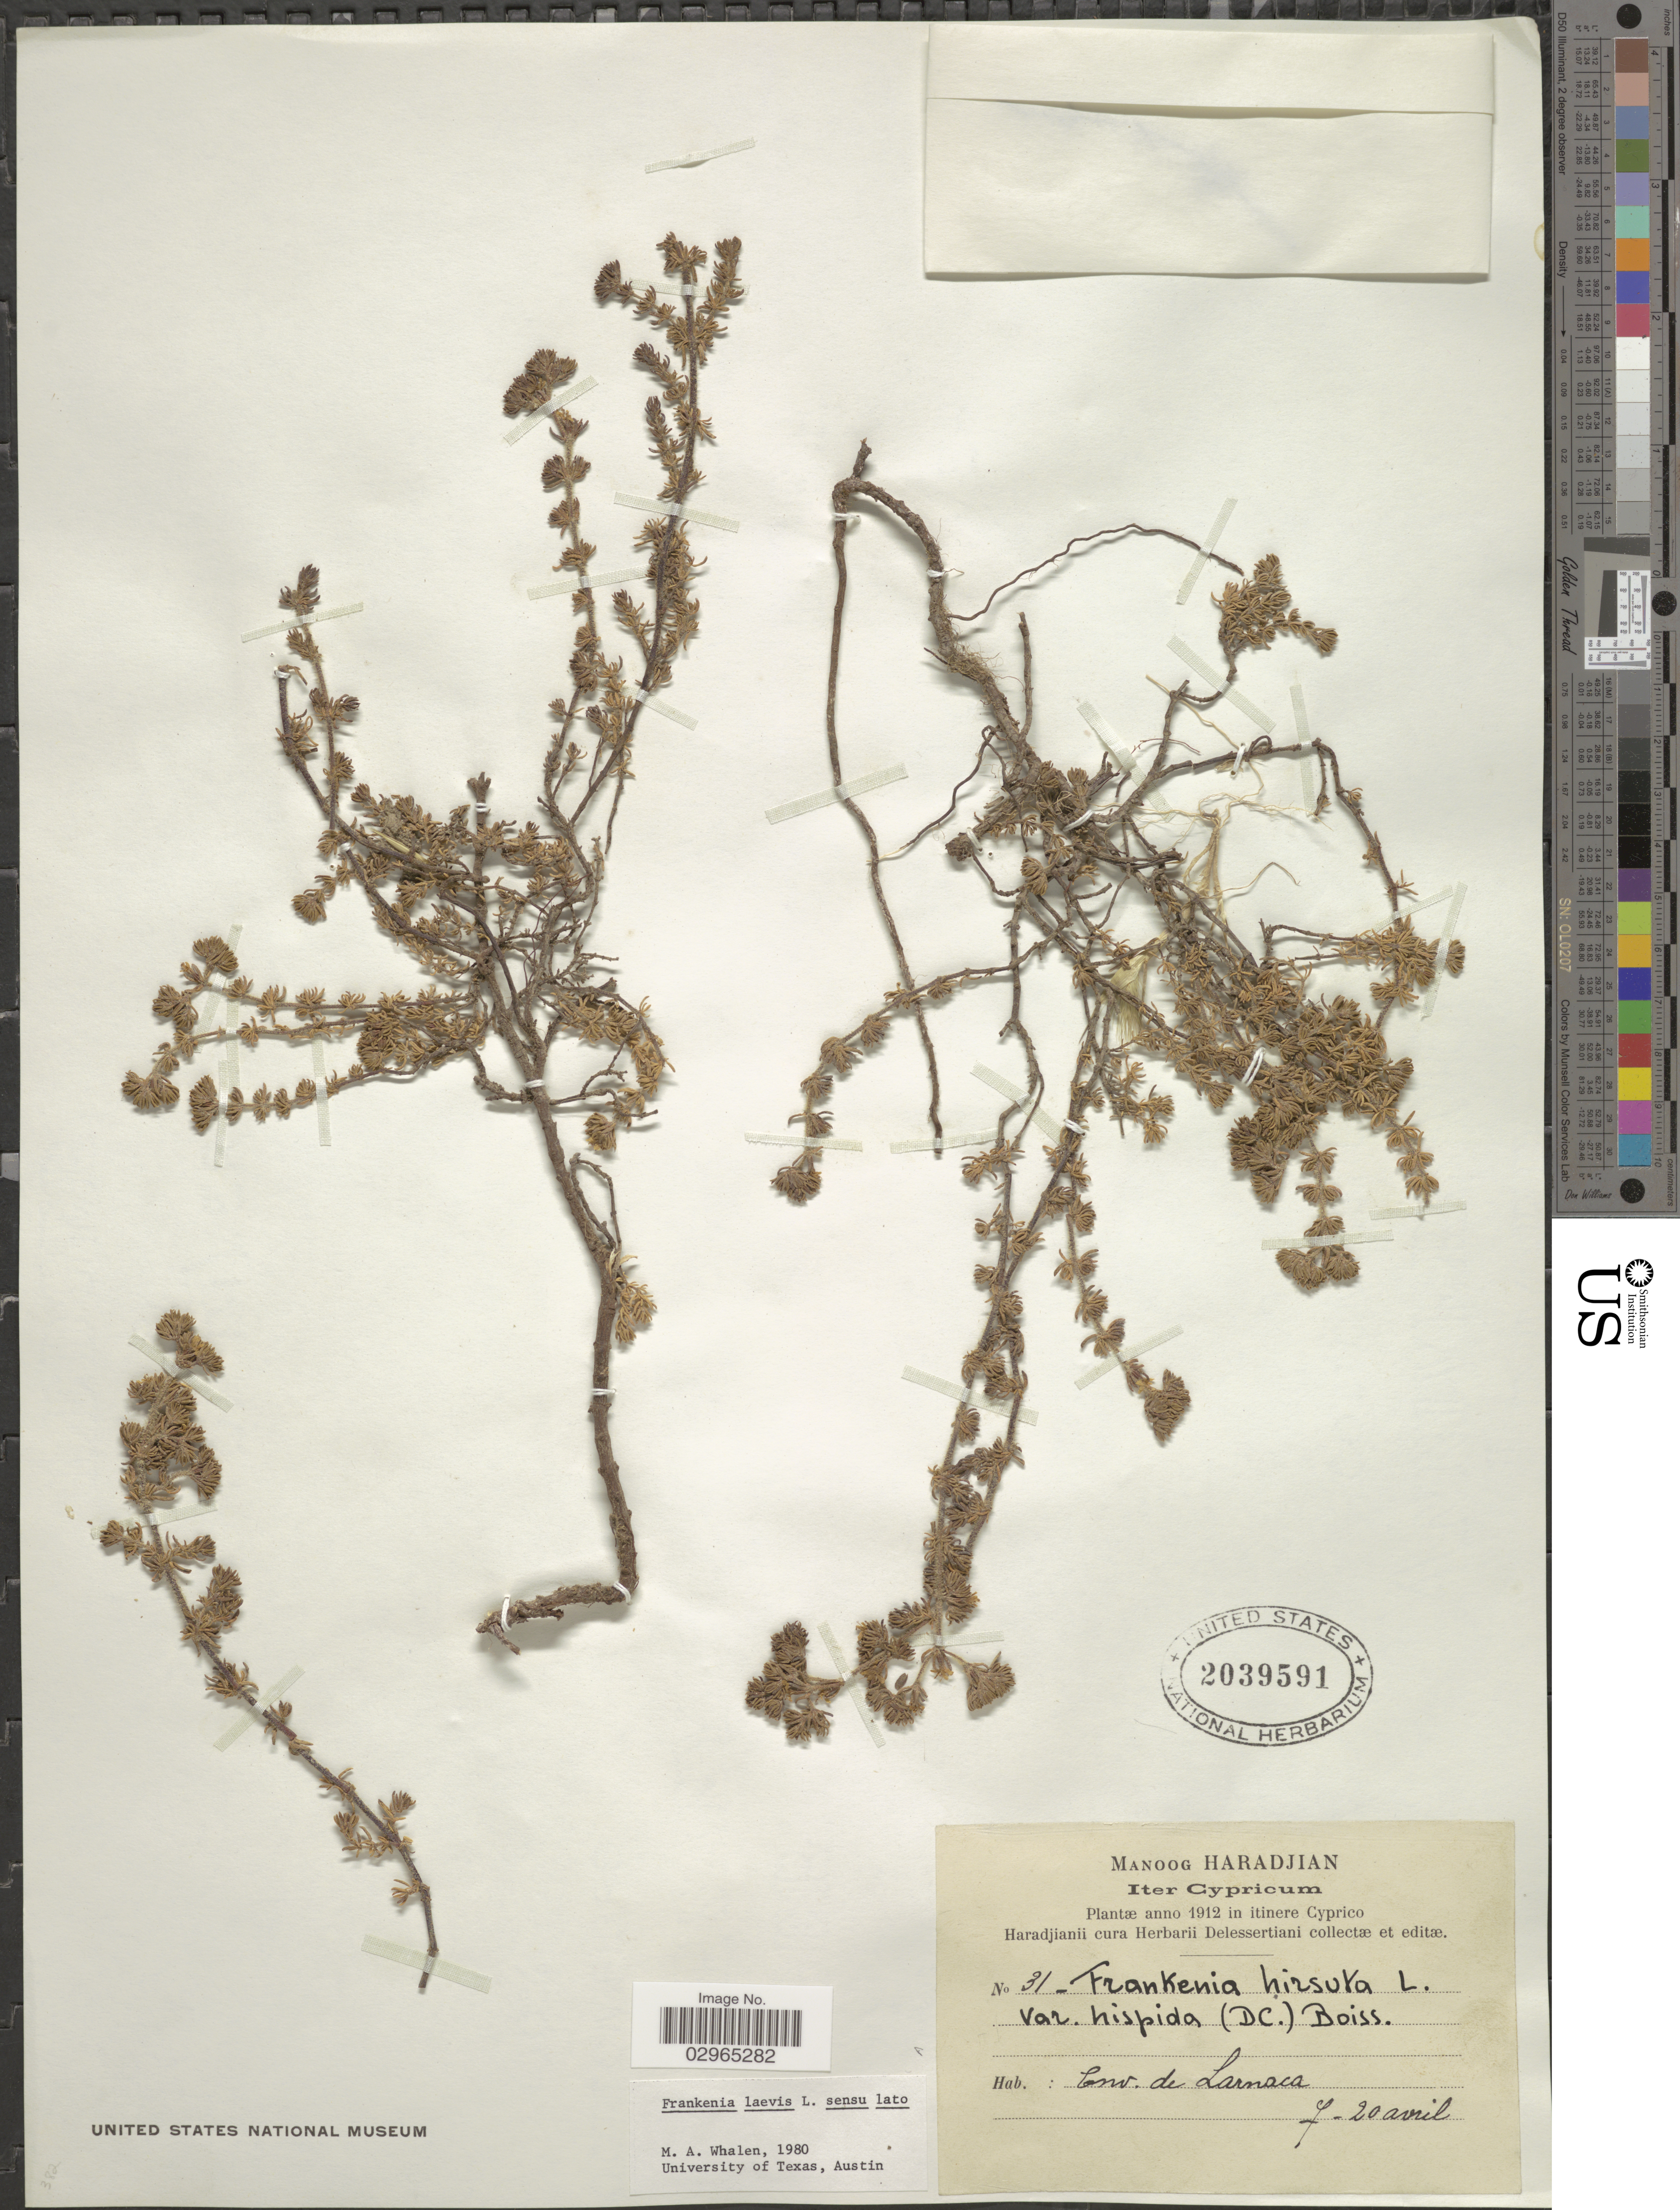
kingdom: Plantae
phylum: Tracheophyta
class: Magnoliopsida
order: Caryophyllales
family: Frankeniaceae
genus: Frankenia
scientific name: Frankenia laevis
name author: L.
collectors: M. Haradjian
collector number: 31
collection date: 1912-04-07/1912-04-20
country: Cyprus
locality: Iter Cypricum. Env. de Larnaca.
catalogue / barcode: US 2039591